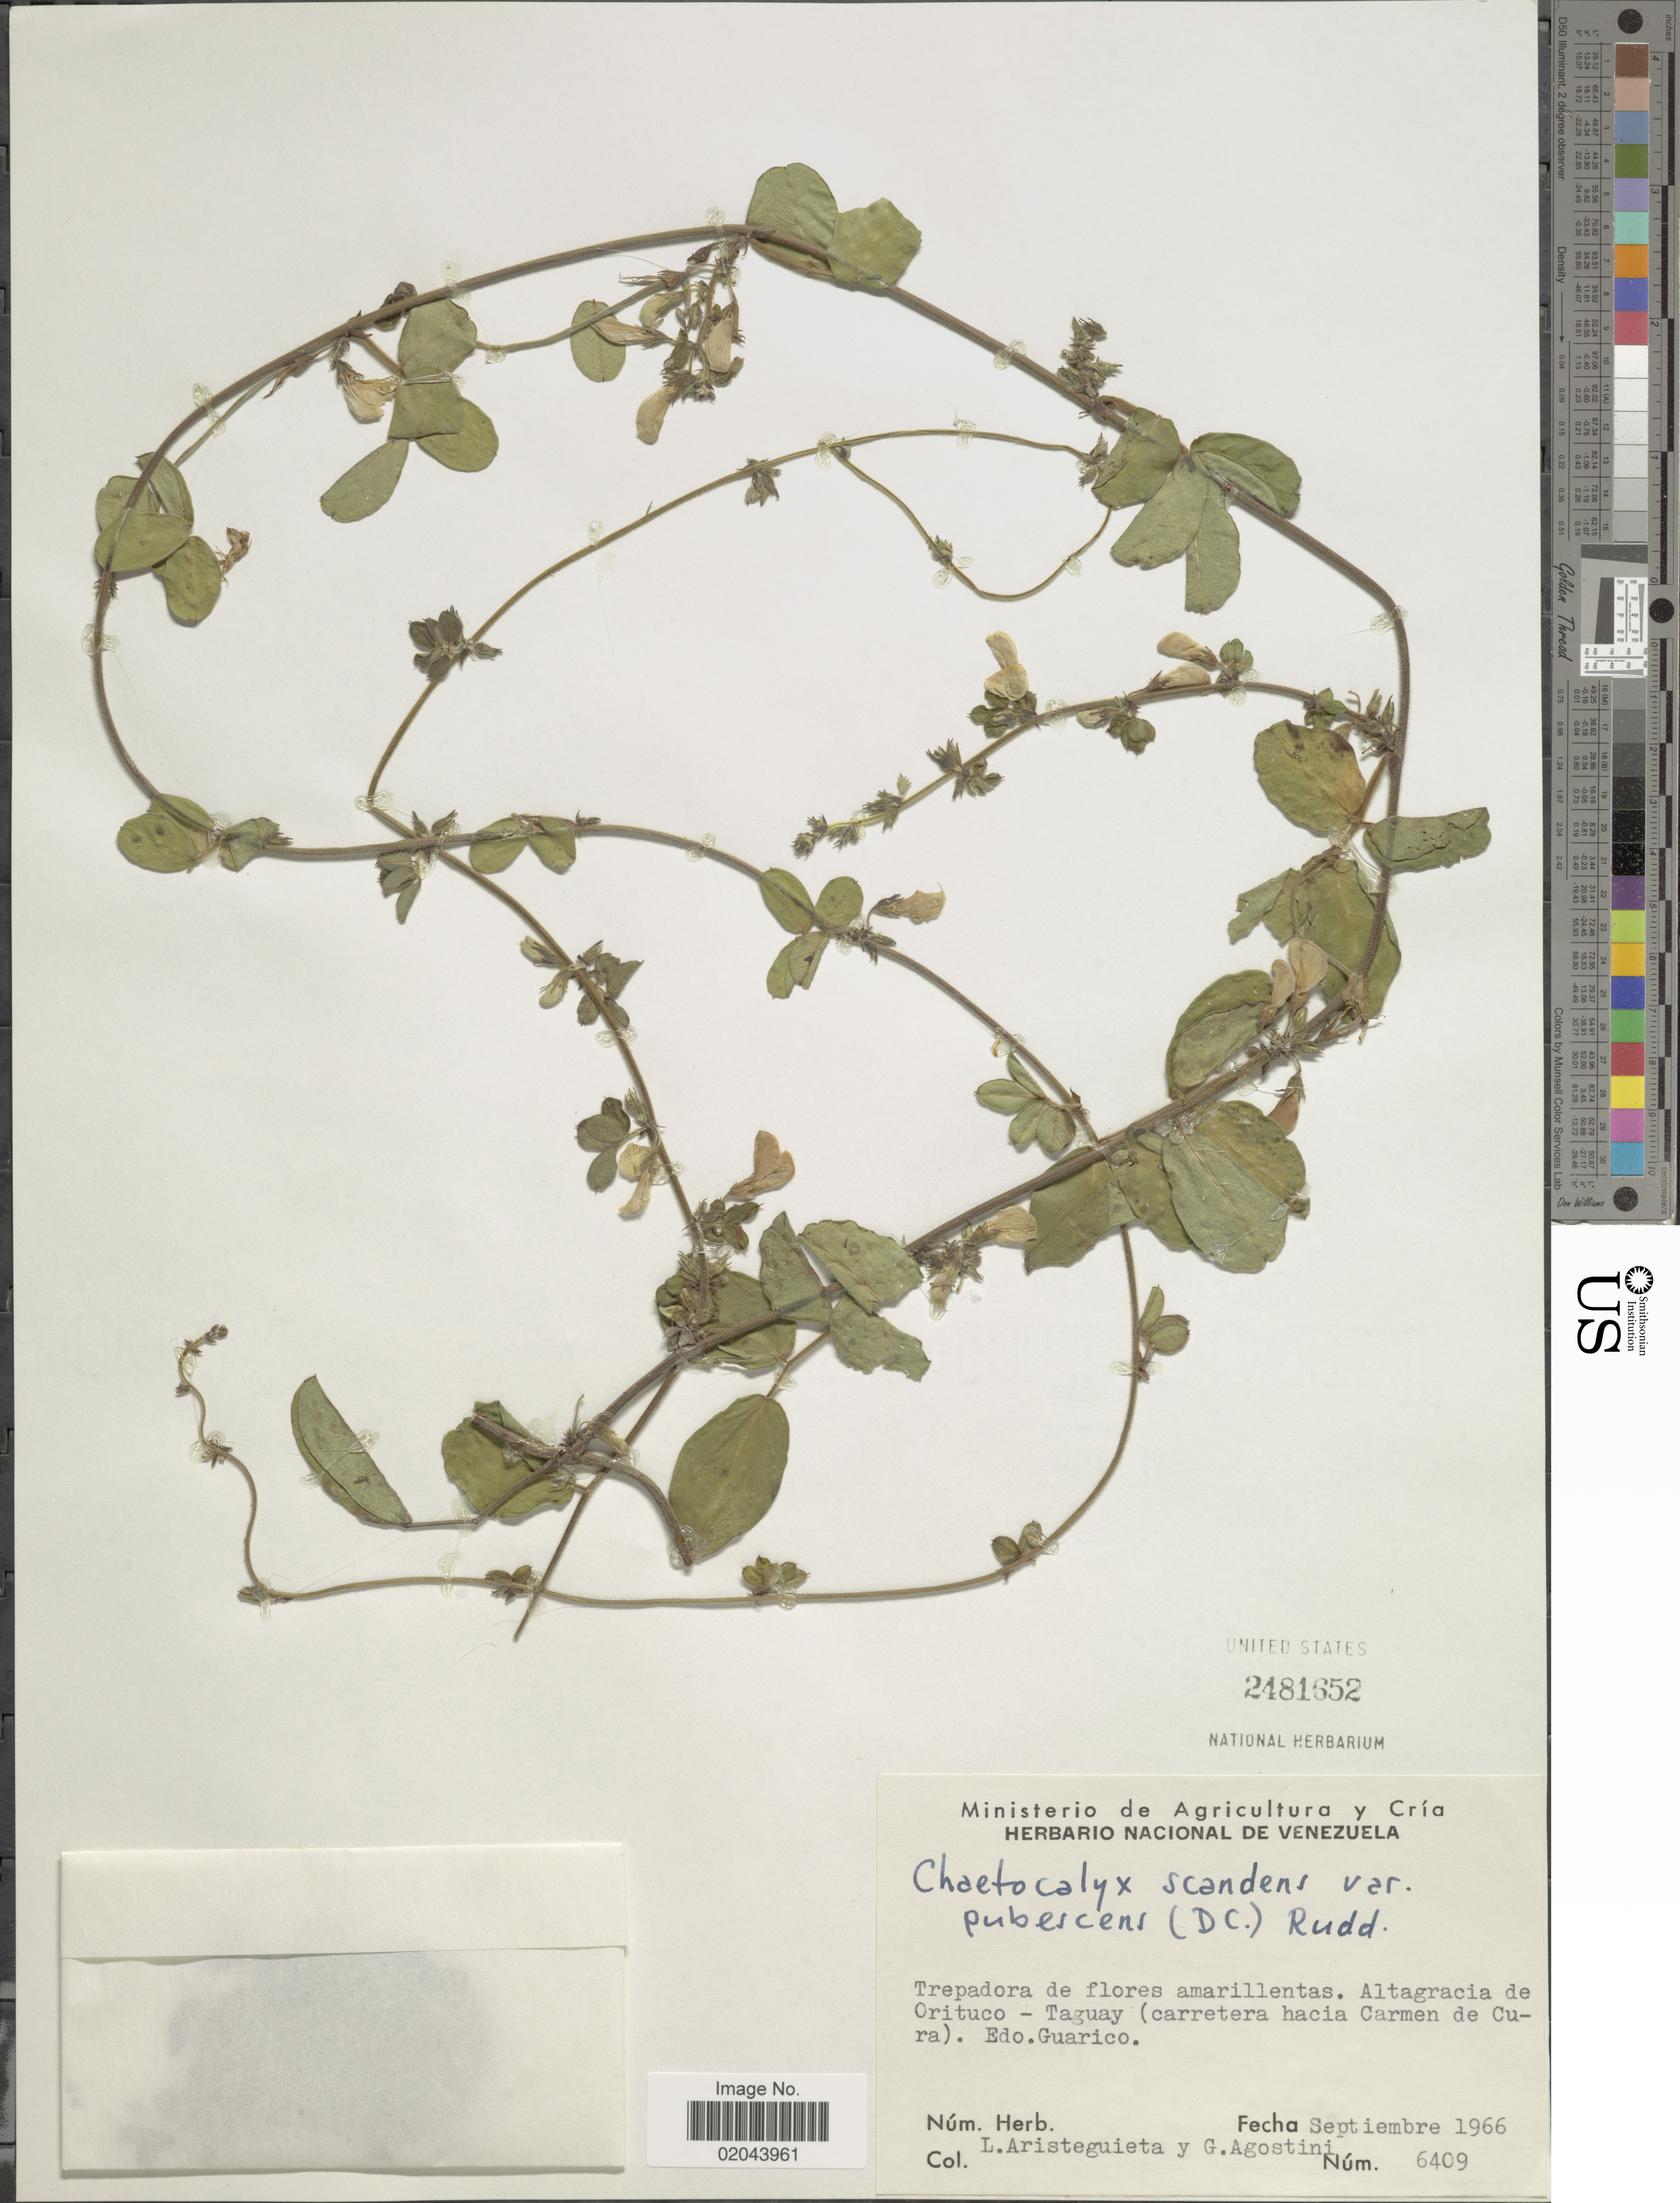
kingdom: Plantae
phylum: Tracheophyta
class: Magnoliopsida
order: Fabales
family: Fabaceae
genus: Chaetocalyx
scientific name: Chaetocalyx scandens var. pubescens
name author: (DC.) Rudd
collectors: L. Aristeguieta & G. Agostini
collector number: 6409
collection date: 1966-09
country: Venezuela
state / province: Guárico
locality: Trepadora de flores amarillentas. Altagracia de Orituco - Taguay (carretera hacia Carmen de Cura). Edo Guarico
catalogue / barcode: US 2481652